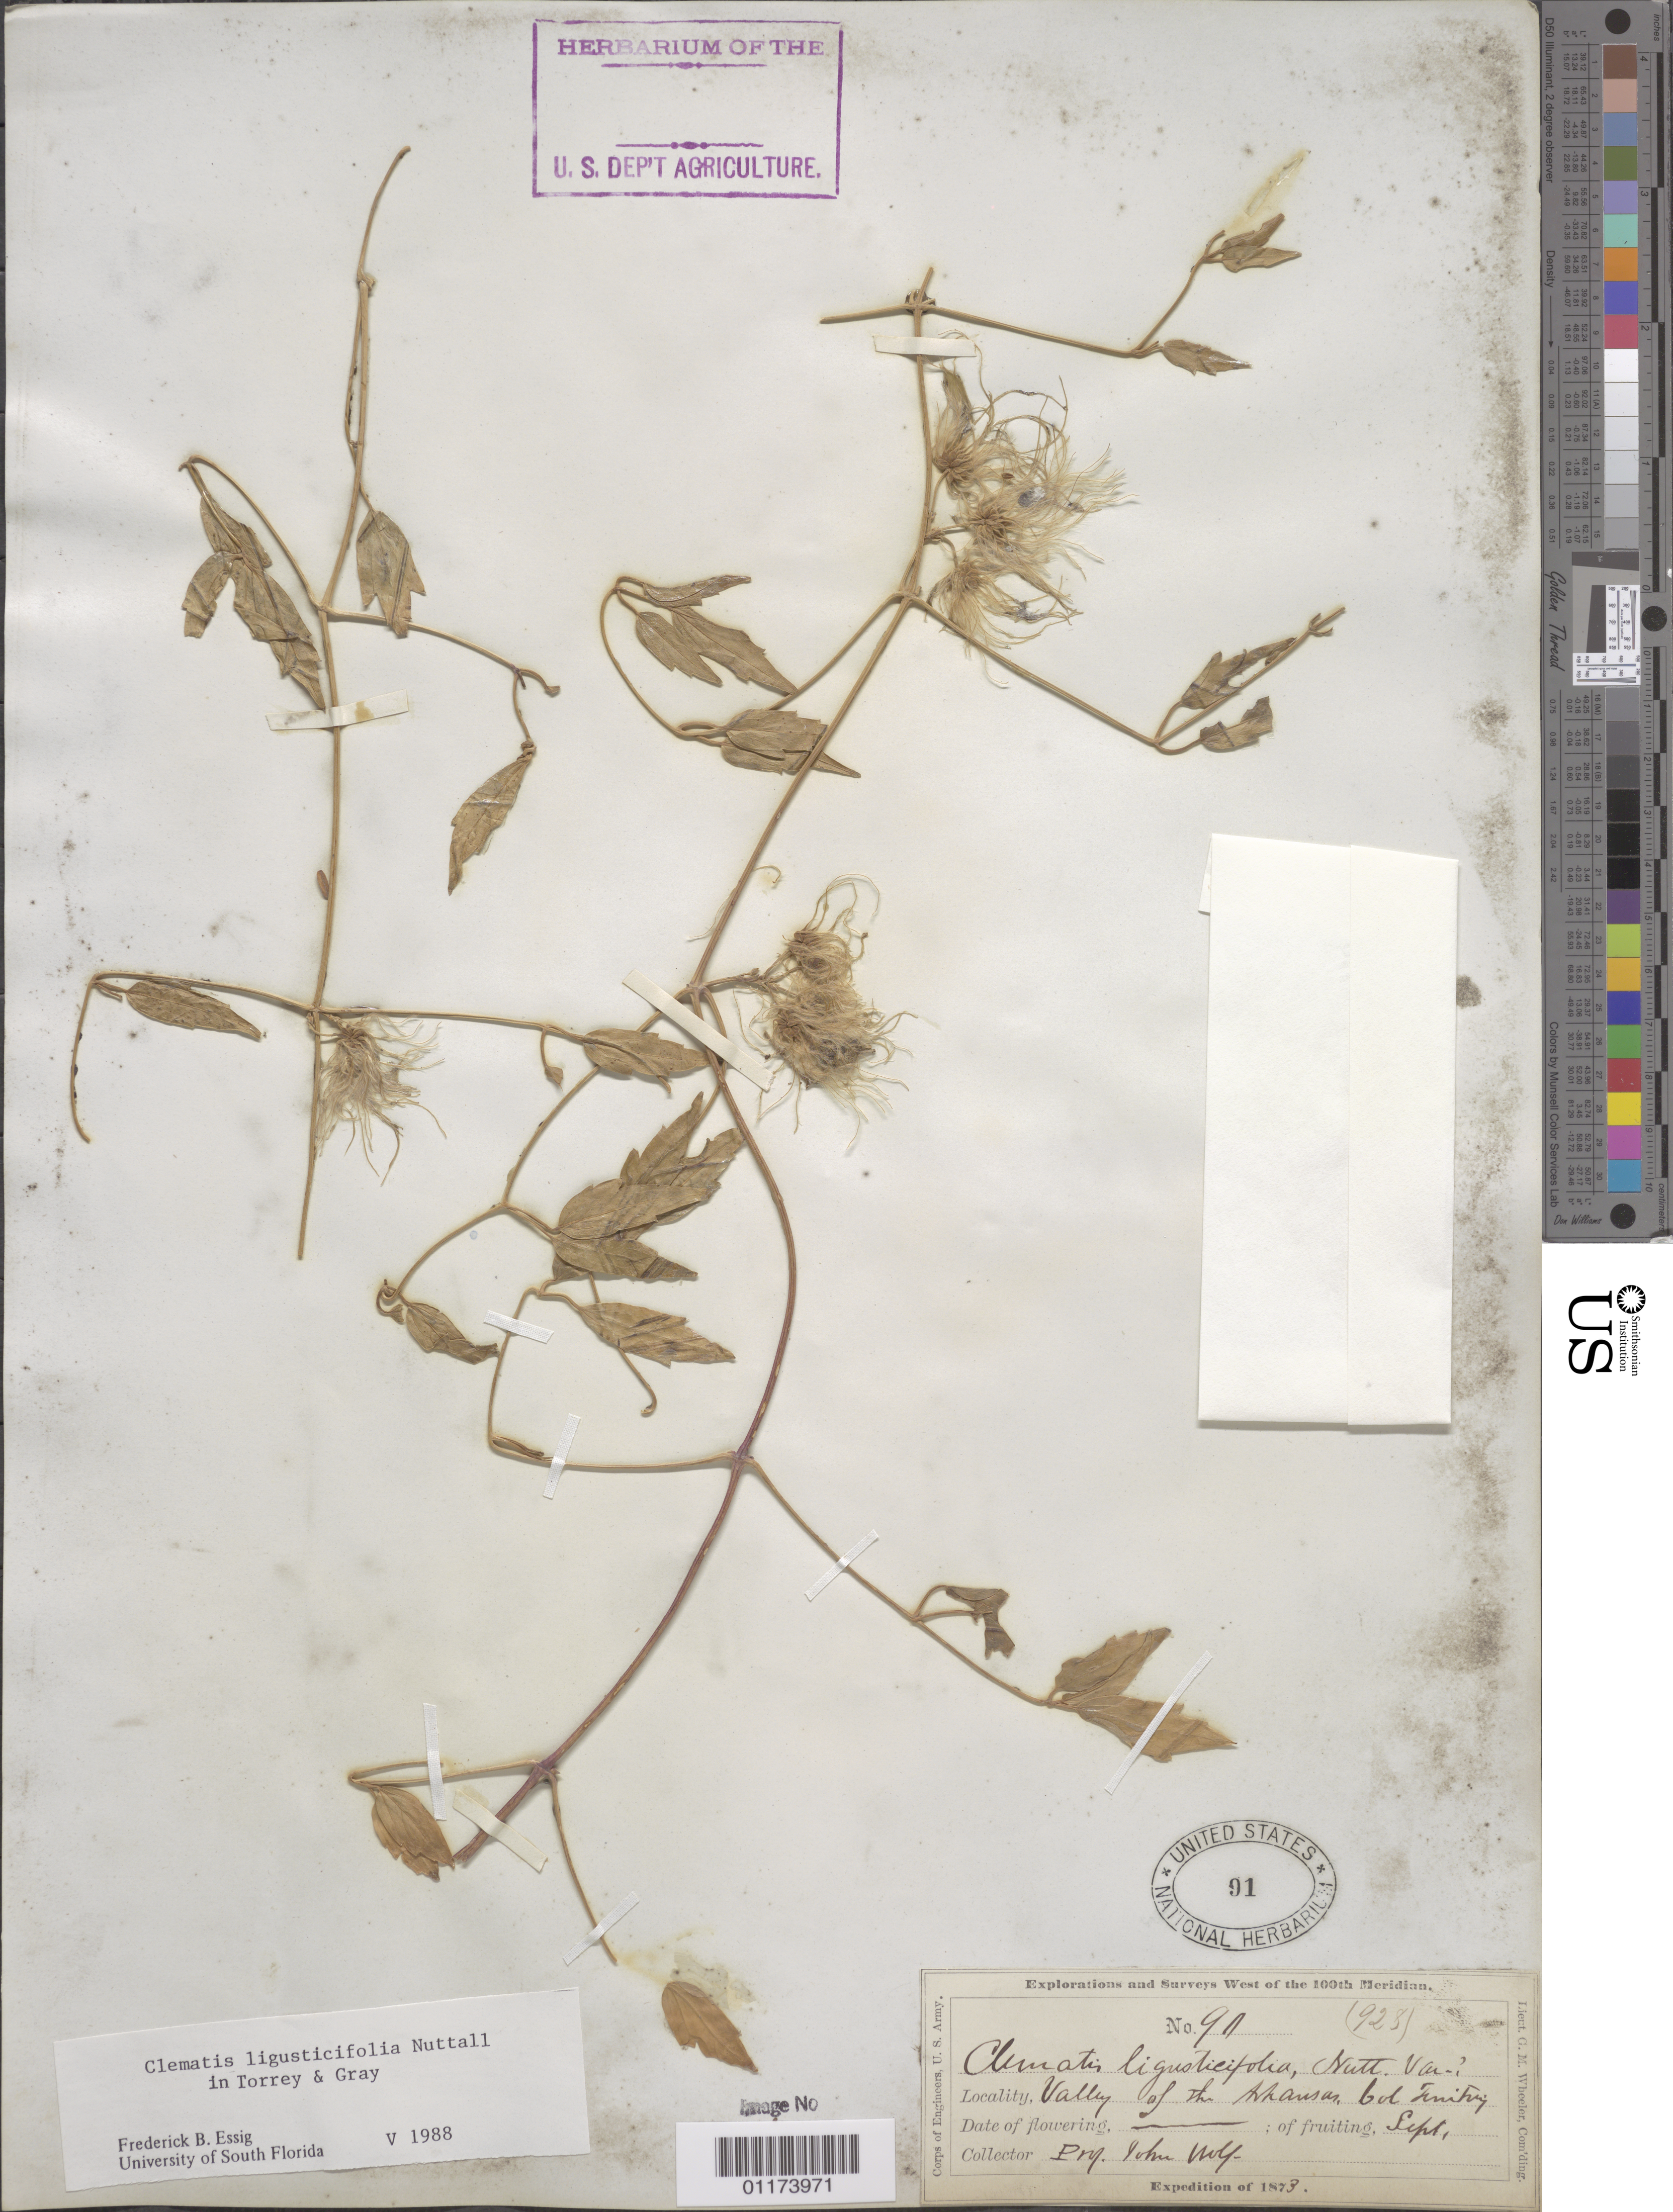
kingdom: Plantae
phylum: Tracheophyta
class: Magnoliopsida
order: Ranunculales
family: Ranunculaceae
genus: Clematis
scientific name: Clematis ligusticifolia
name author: Nutt.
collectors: J. Wolf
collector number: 90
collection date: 1873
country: United States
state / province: Colorado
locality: Arkansas Valley.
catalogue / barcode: US 91